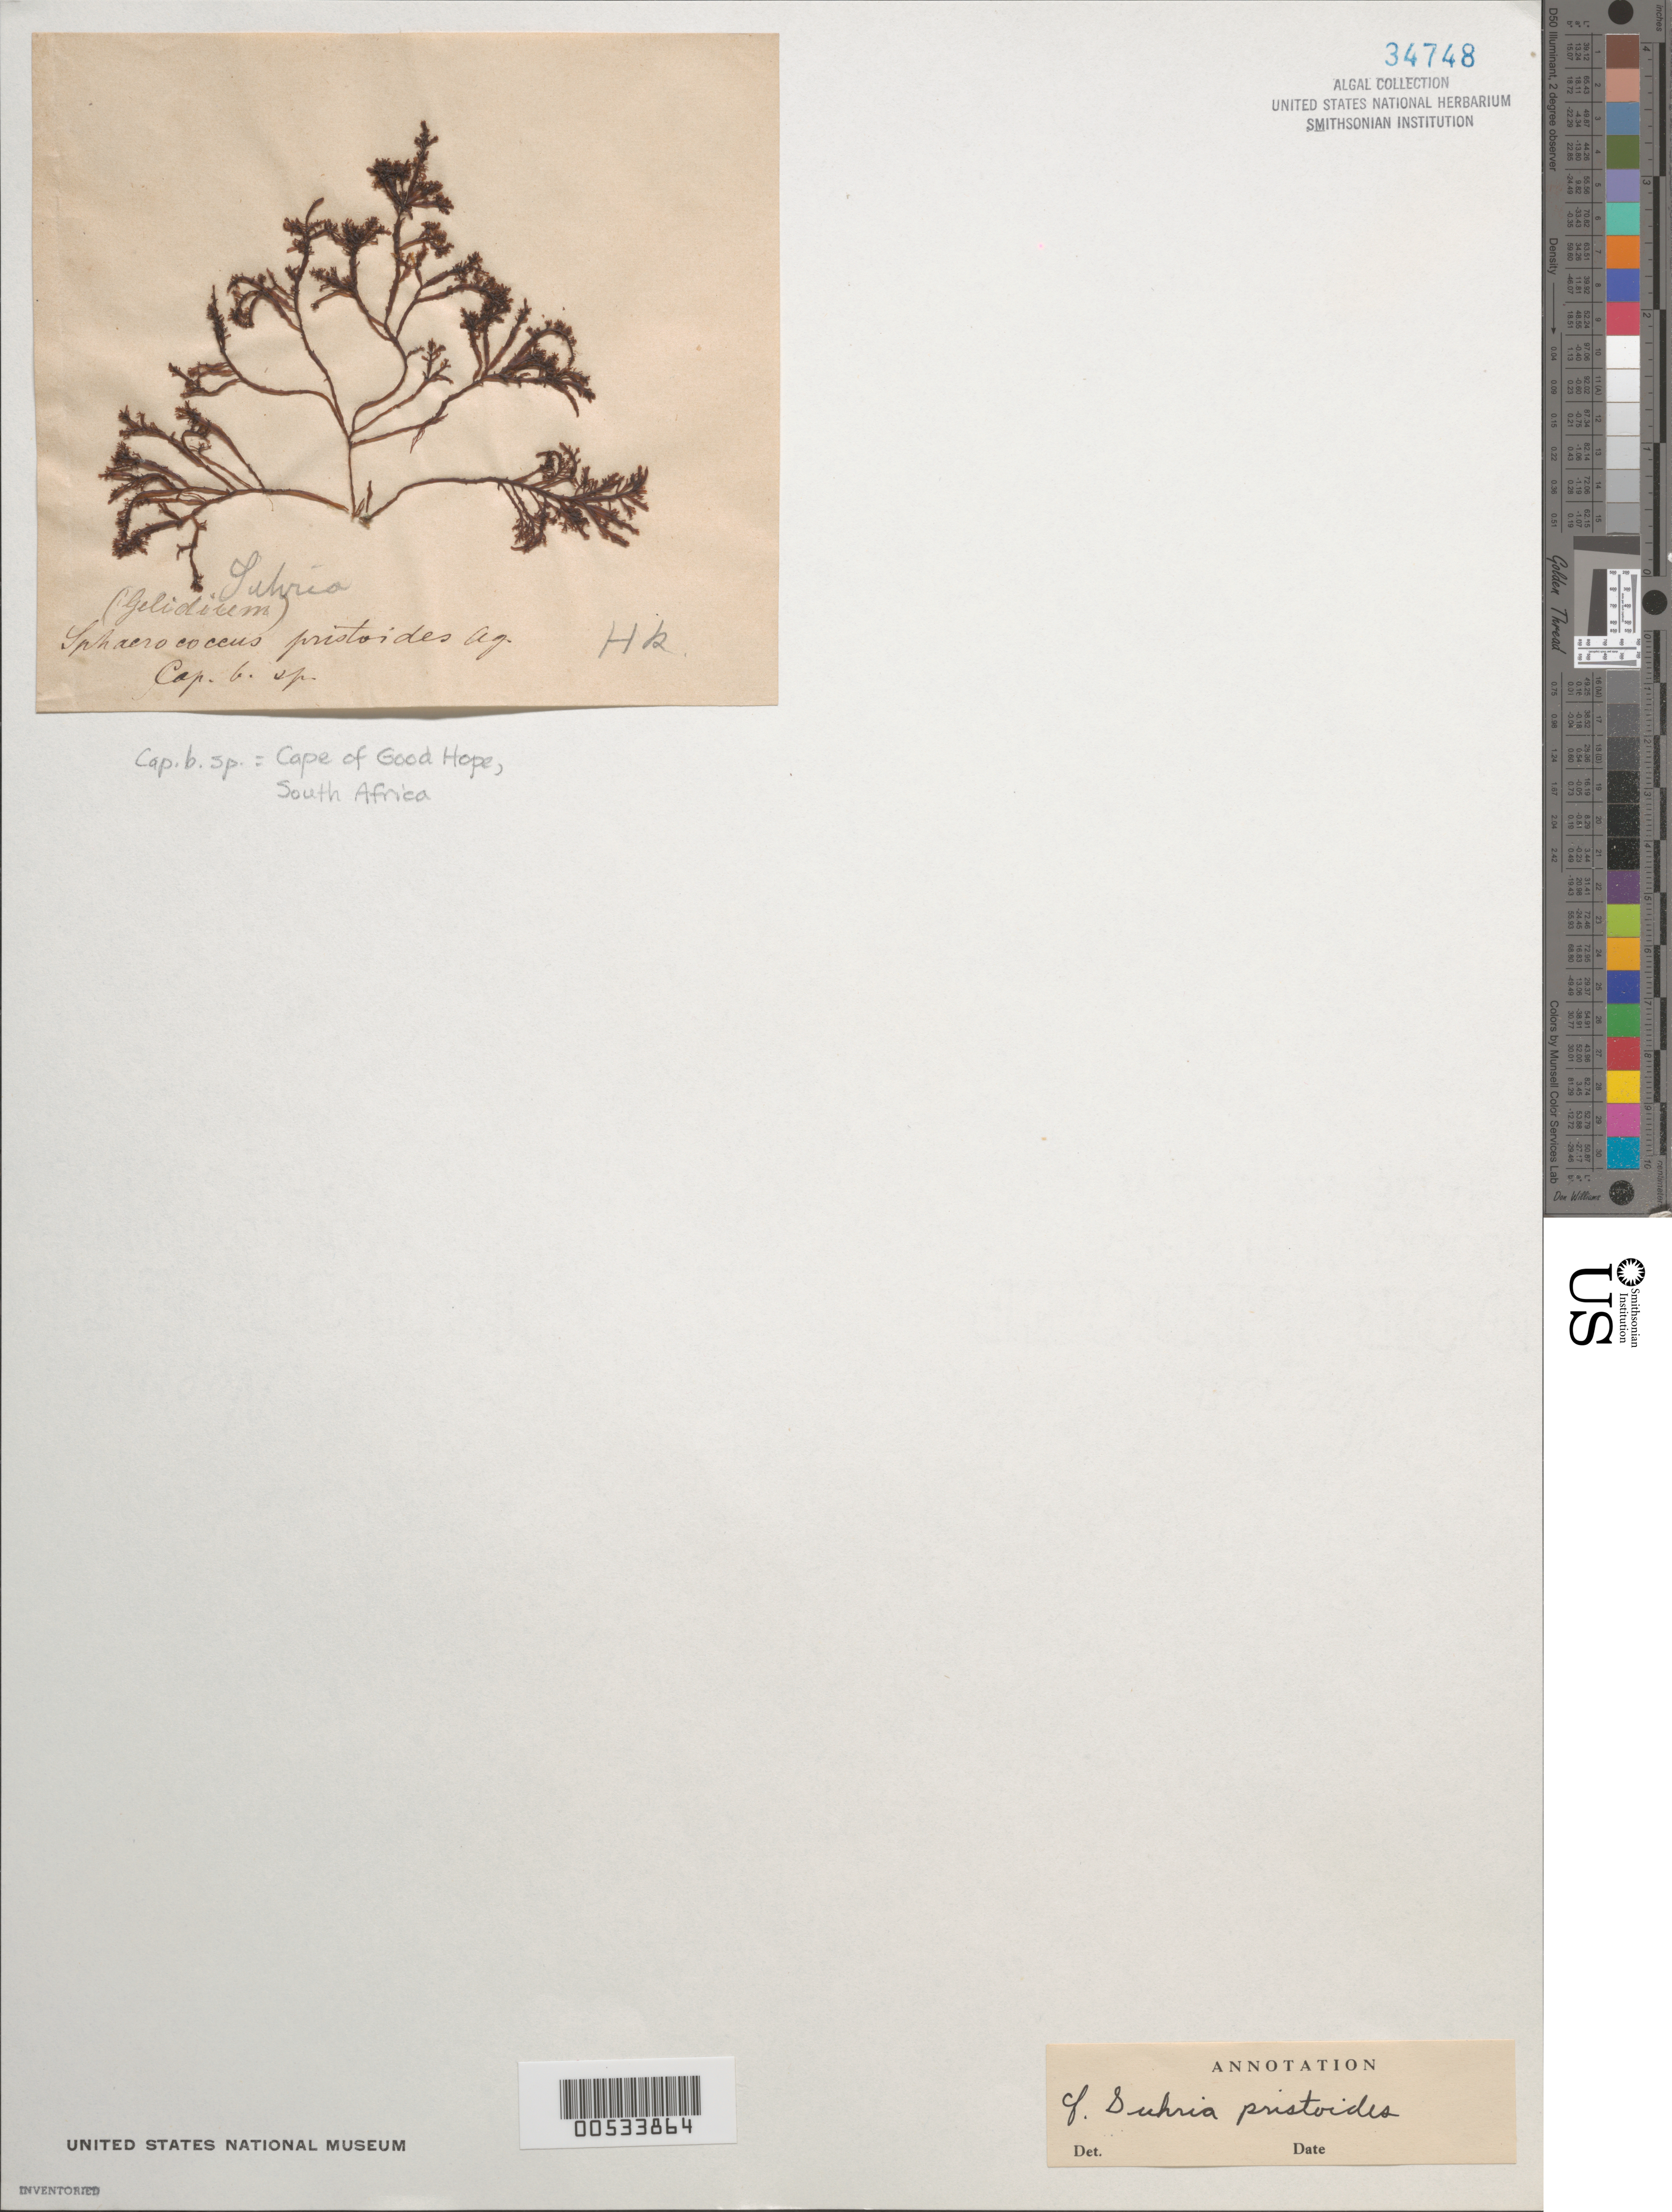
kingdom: Plantae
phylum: Rhodophyta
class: Florideophyceae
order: Gelidiales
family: Gelidiaceae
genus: Gelidium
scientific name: Gelidium pristoides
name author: (Turner) Kütz.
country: South Africa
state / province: Western Cape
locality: Cape of good hope (cap. b. sp.)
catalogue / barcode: US 34748